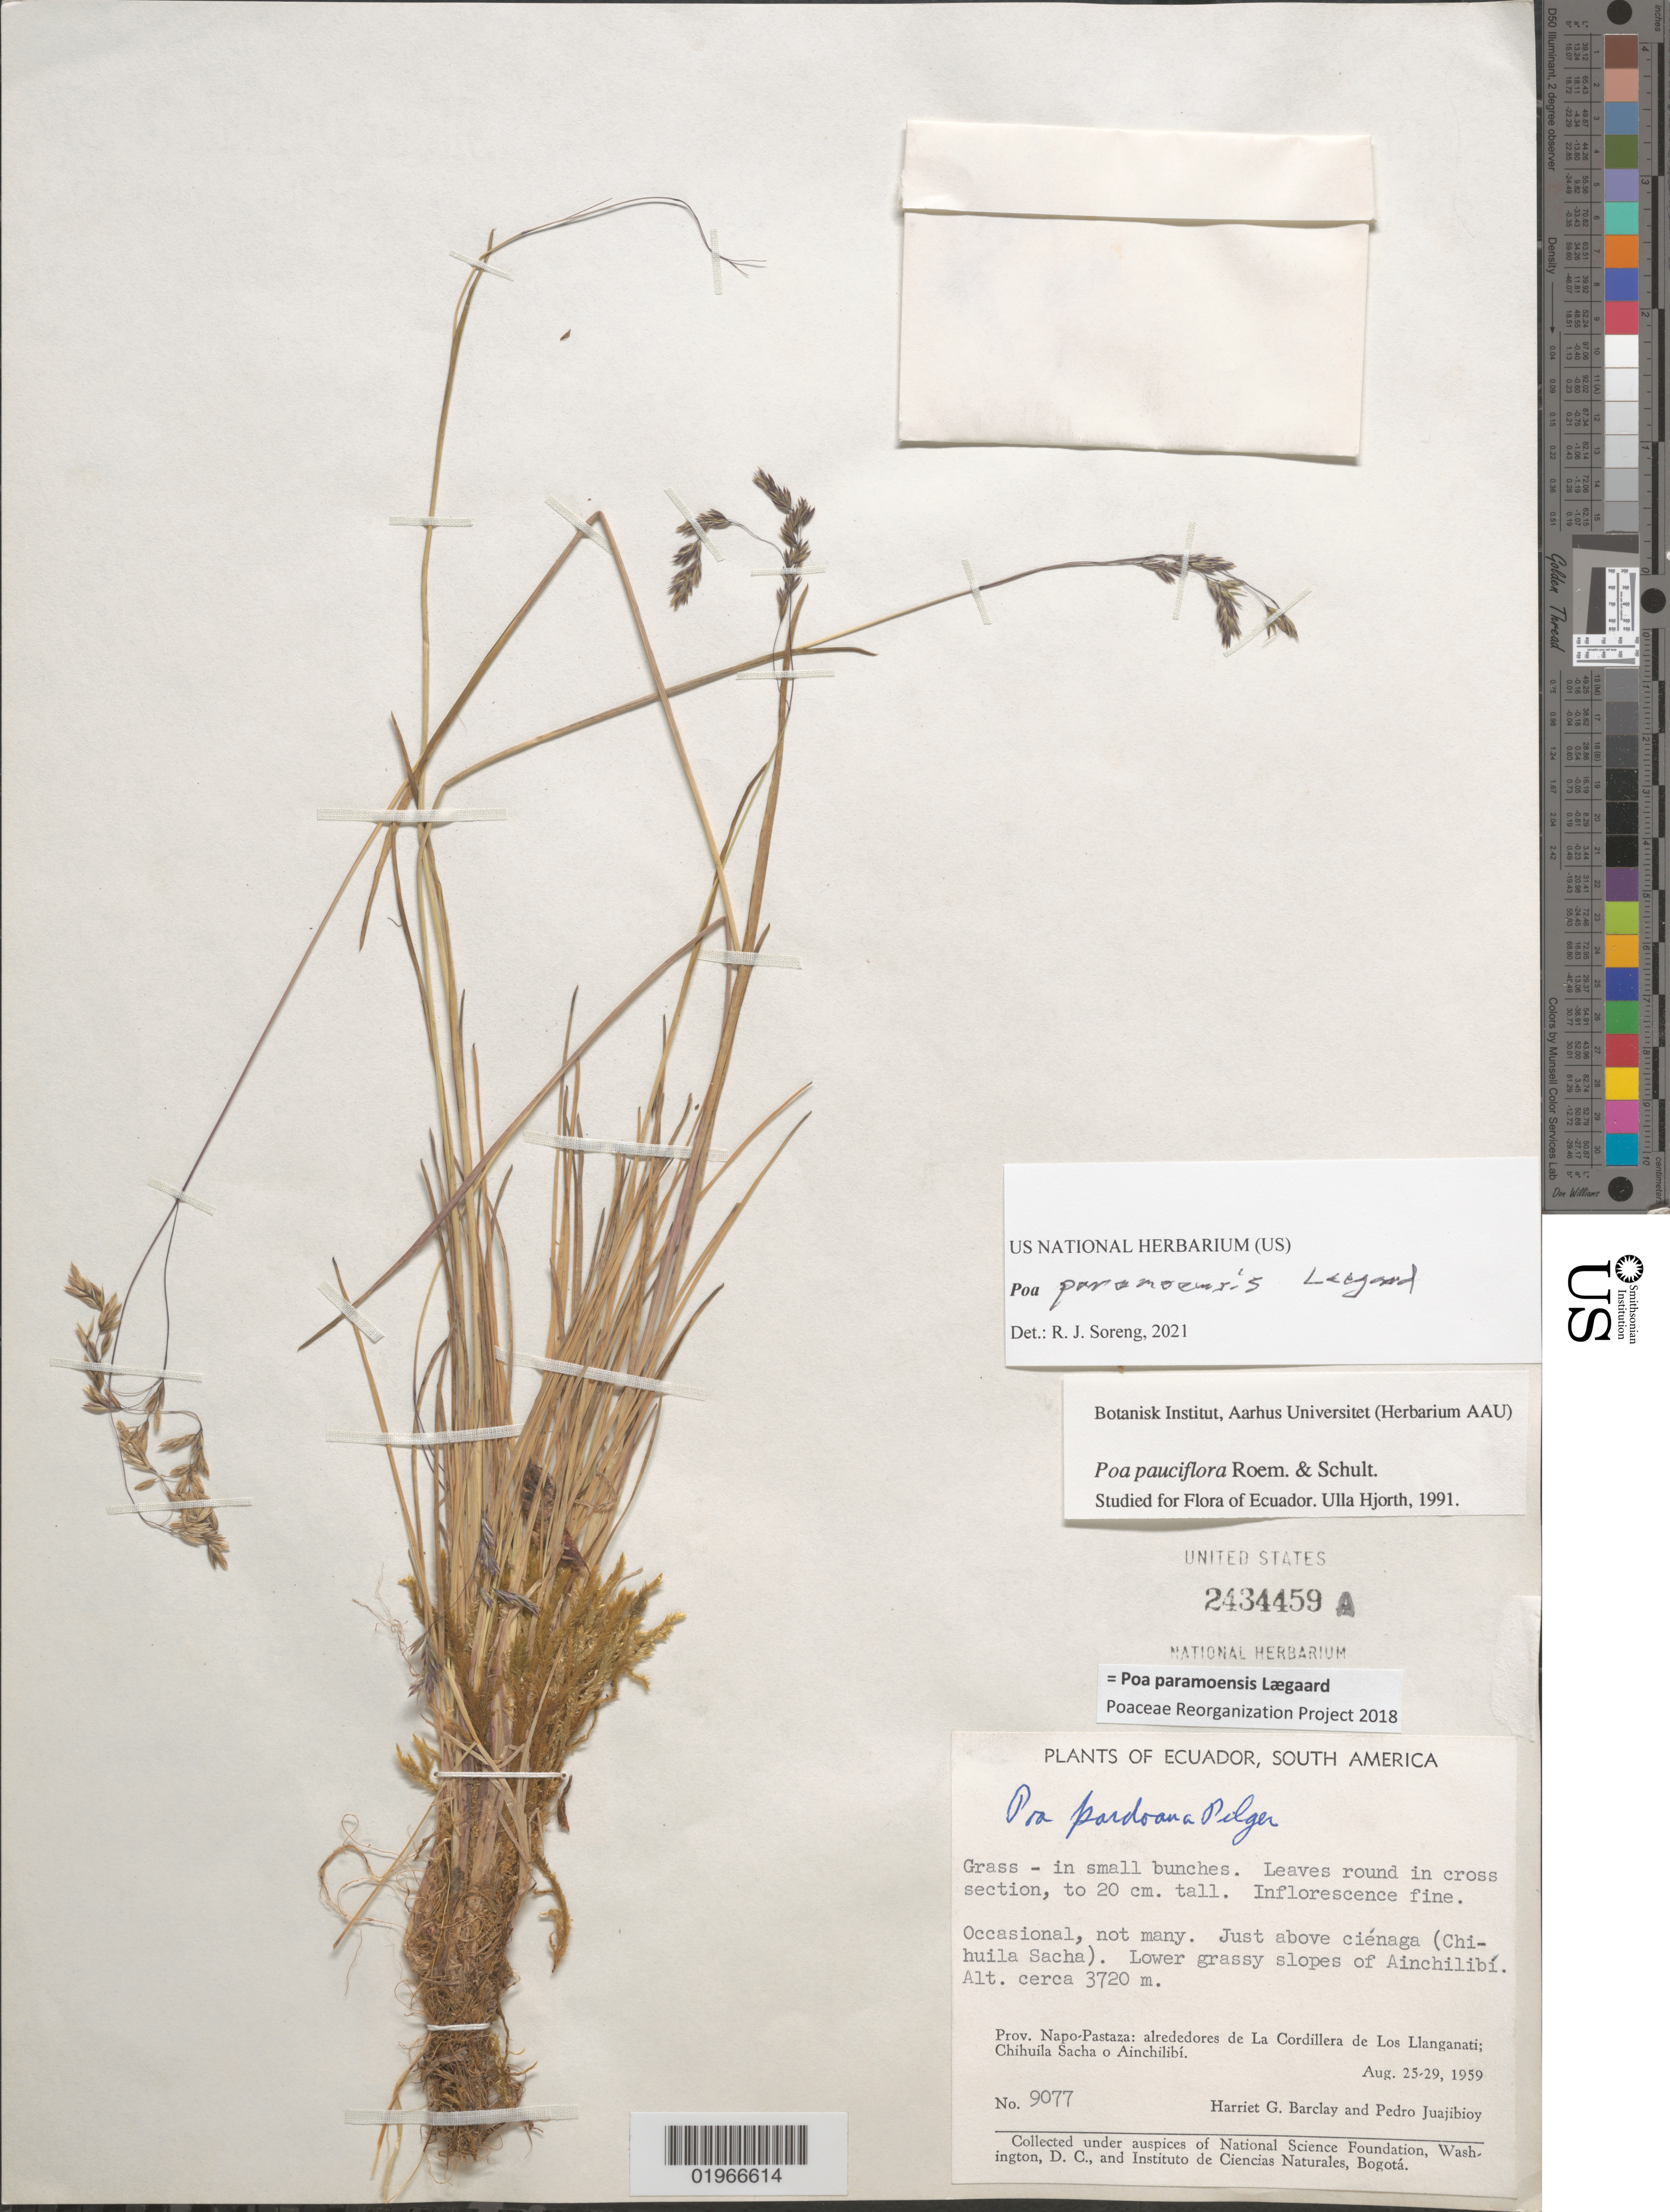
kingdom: Plantae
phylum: Tracheophyta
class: Liliopsida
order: Poales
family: Poaceae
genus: Poa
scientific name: Poa paramoensis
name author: Lægaard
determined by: Soreng, Robert J., Research Associate (BOT), Smithsonian Institution - National Museum of Natural History (UNITED STATES)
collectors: H. G. Barclay & P. Juajibioy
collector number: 9077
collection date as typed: Aug. 25-29, 1959.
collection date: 1959-08-25/1959-08-29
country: Ecuador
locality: Just above cienaga (Chihuila Sacha). Lower grassy slopes of Ainchilibi.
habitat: Grass-in small bunches. Occsional, not many. Just above cienaga.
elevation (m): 997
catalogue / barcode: US 2434459a